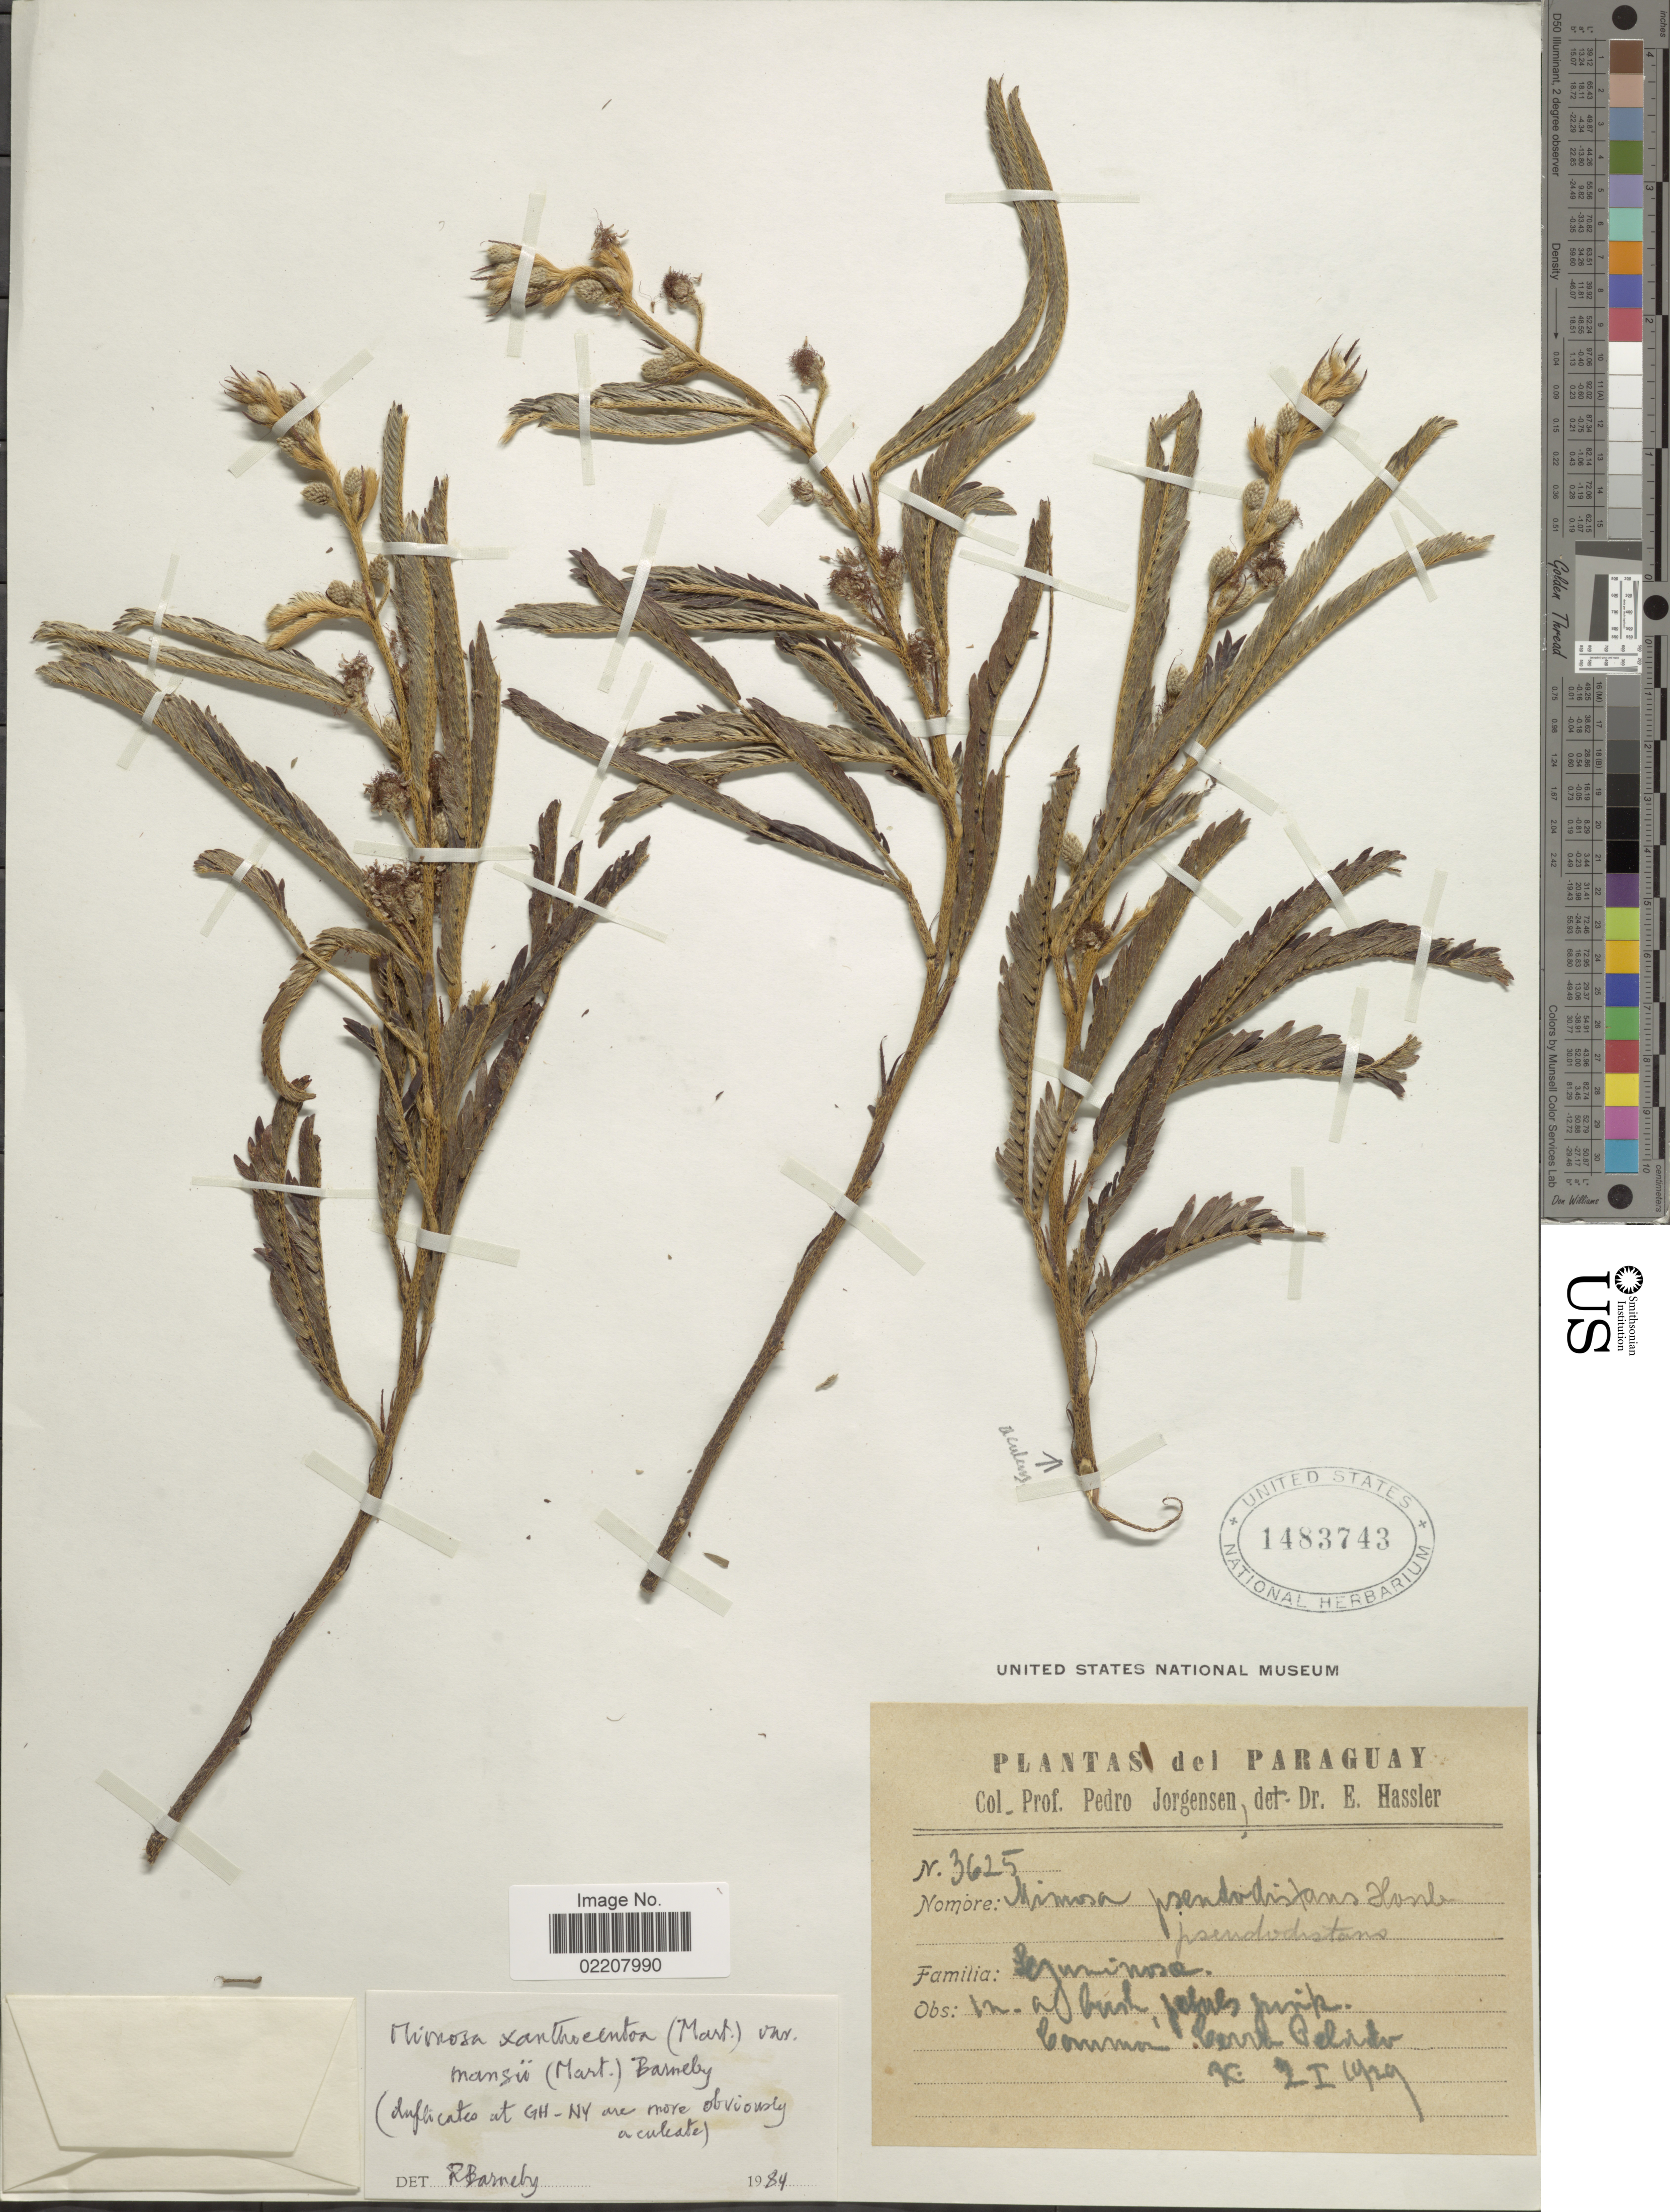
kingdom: Plantae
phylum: Tracheophyta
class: Magnoliopsida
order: Fabales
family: Fabaceae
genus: Mimosa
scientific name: Mimosa xanthocentra var. mansii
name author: (Mart.) Barneby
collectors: P. Jörgensen & E. Hassler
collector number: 3625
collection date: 1929-01-02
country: Paraguay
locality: Cerro Pelado.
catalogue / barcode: US 1483743